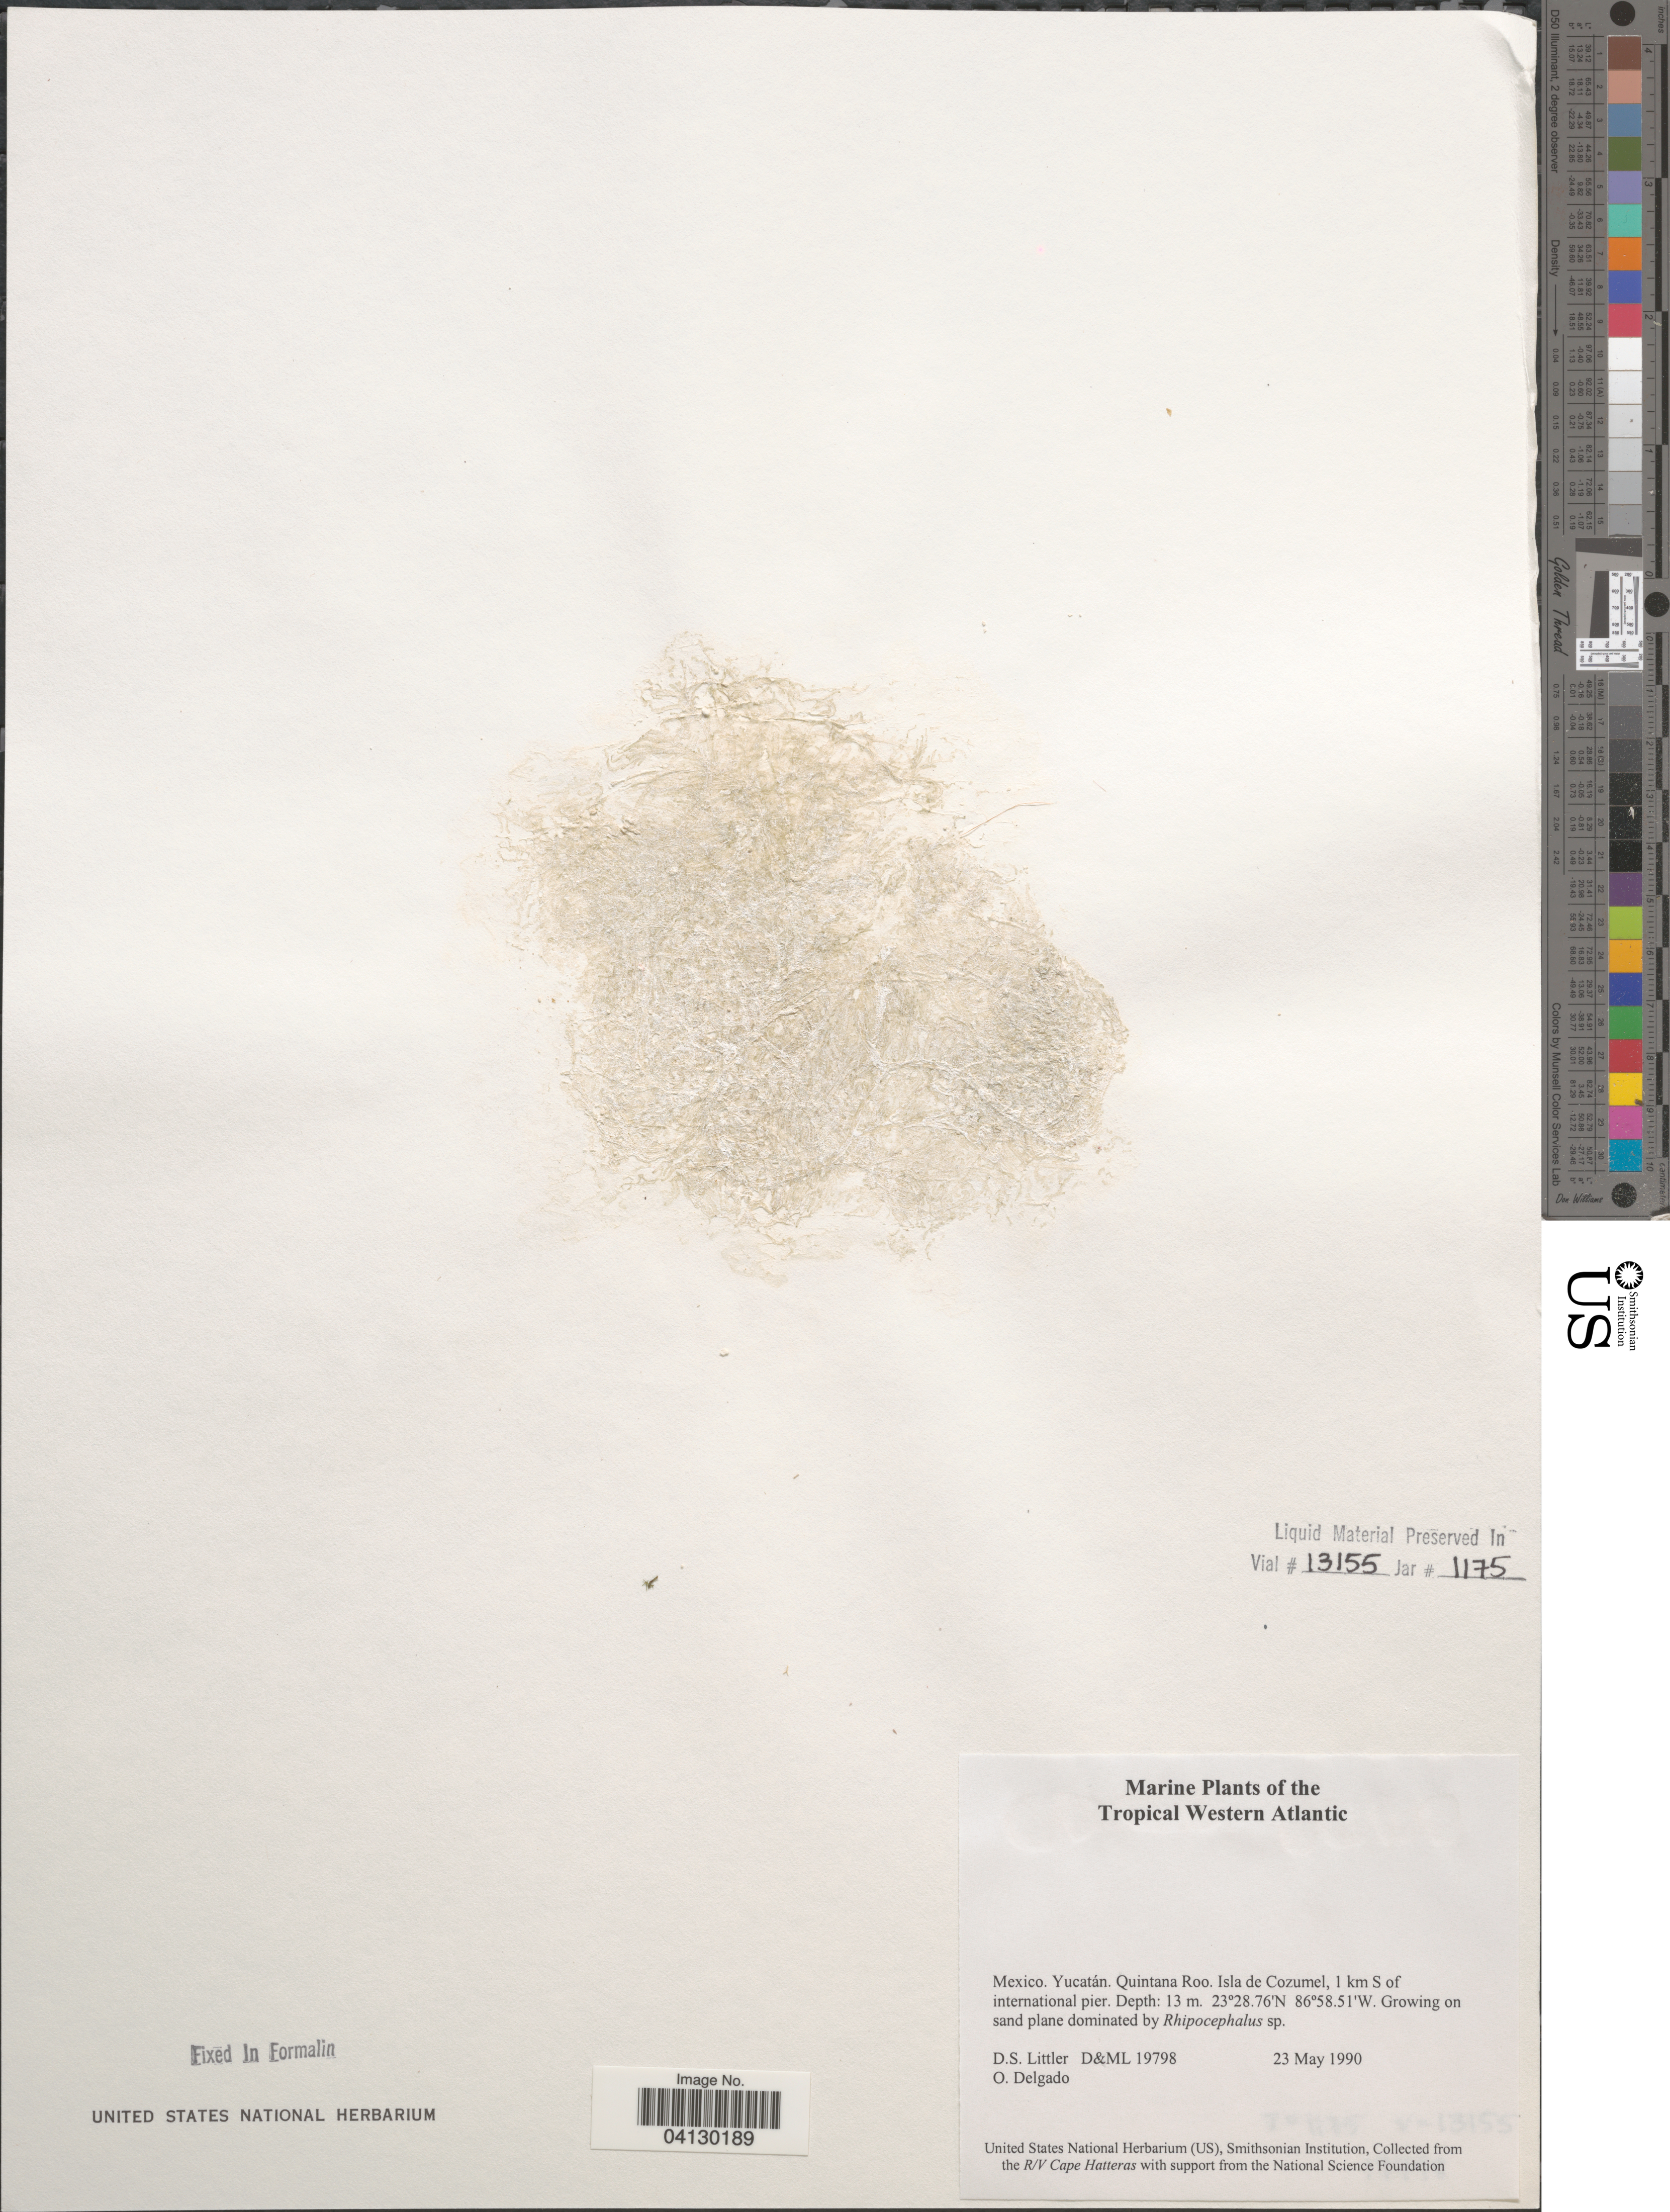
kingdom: Plantae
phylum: Rhodophyta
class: Florideophyceae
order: Nemaliales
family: Liagoraceae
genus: Liagora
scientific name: Liagora sp.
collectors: D. S. Littler & O. Delgado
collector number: D&ML19798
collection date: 1990-05-23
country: Mexico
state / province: Yucatán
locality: Tropical Western Atlantic. Quintana Roo. Isla de Cozumel, 1 km S of international pier.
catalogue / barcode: US 328583